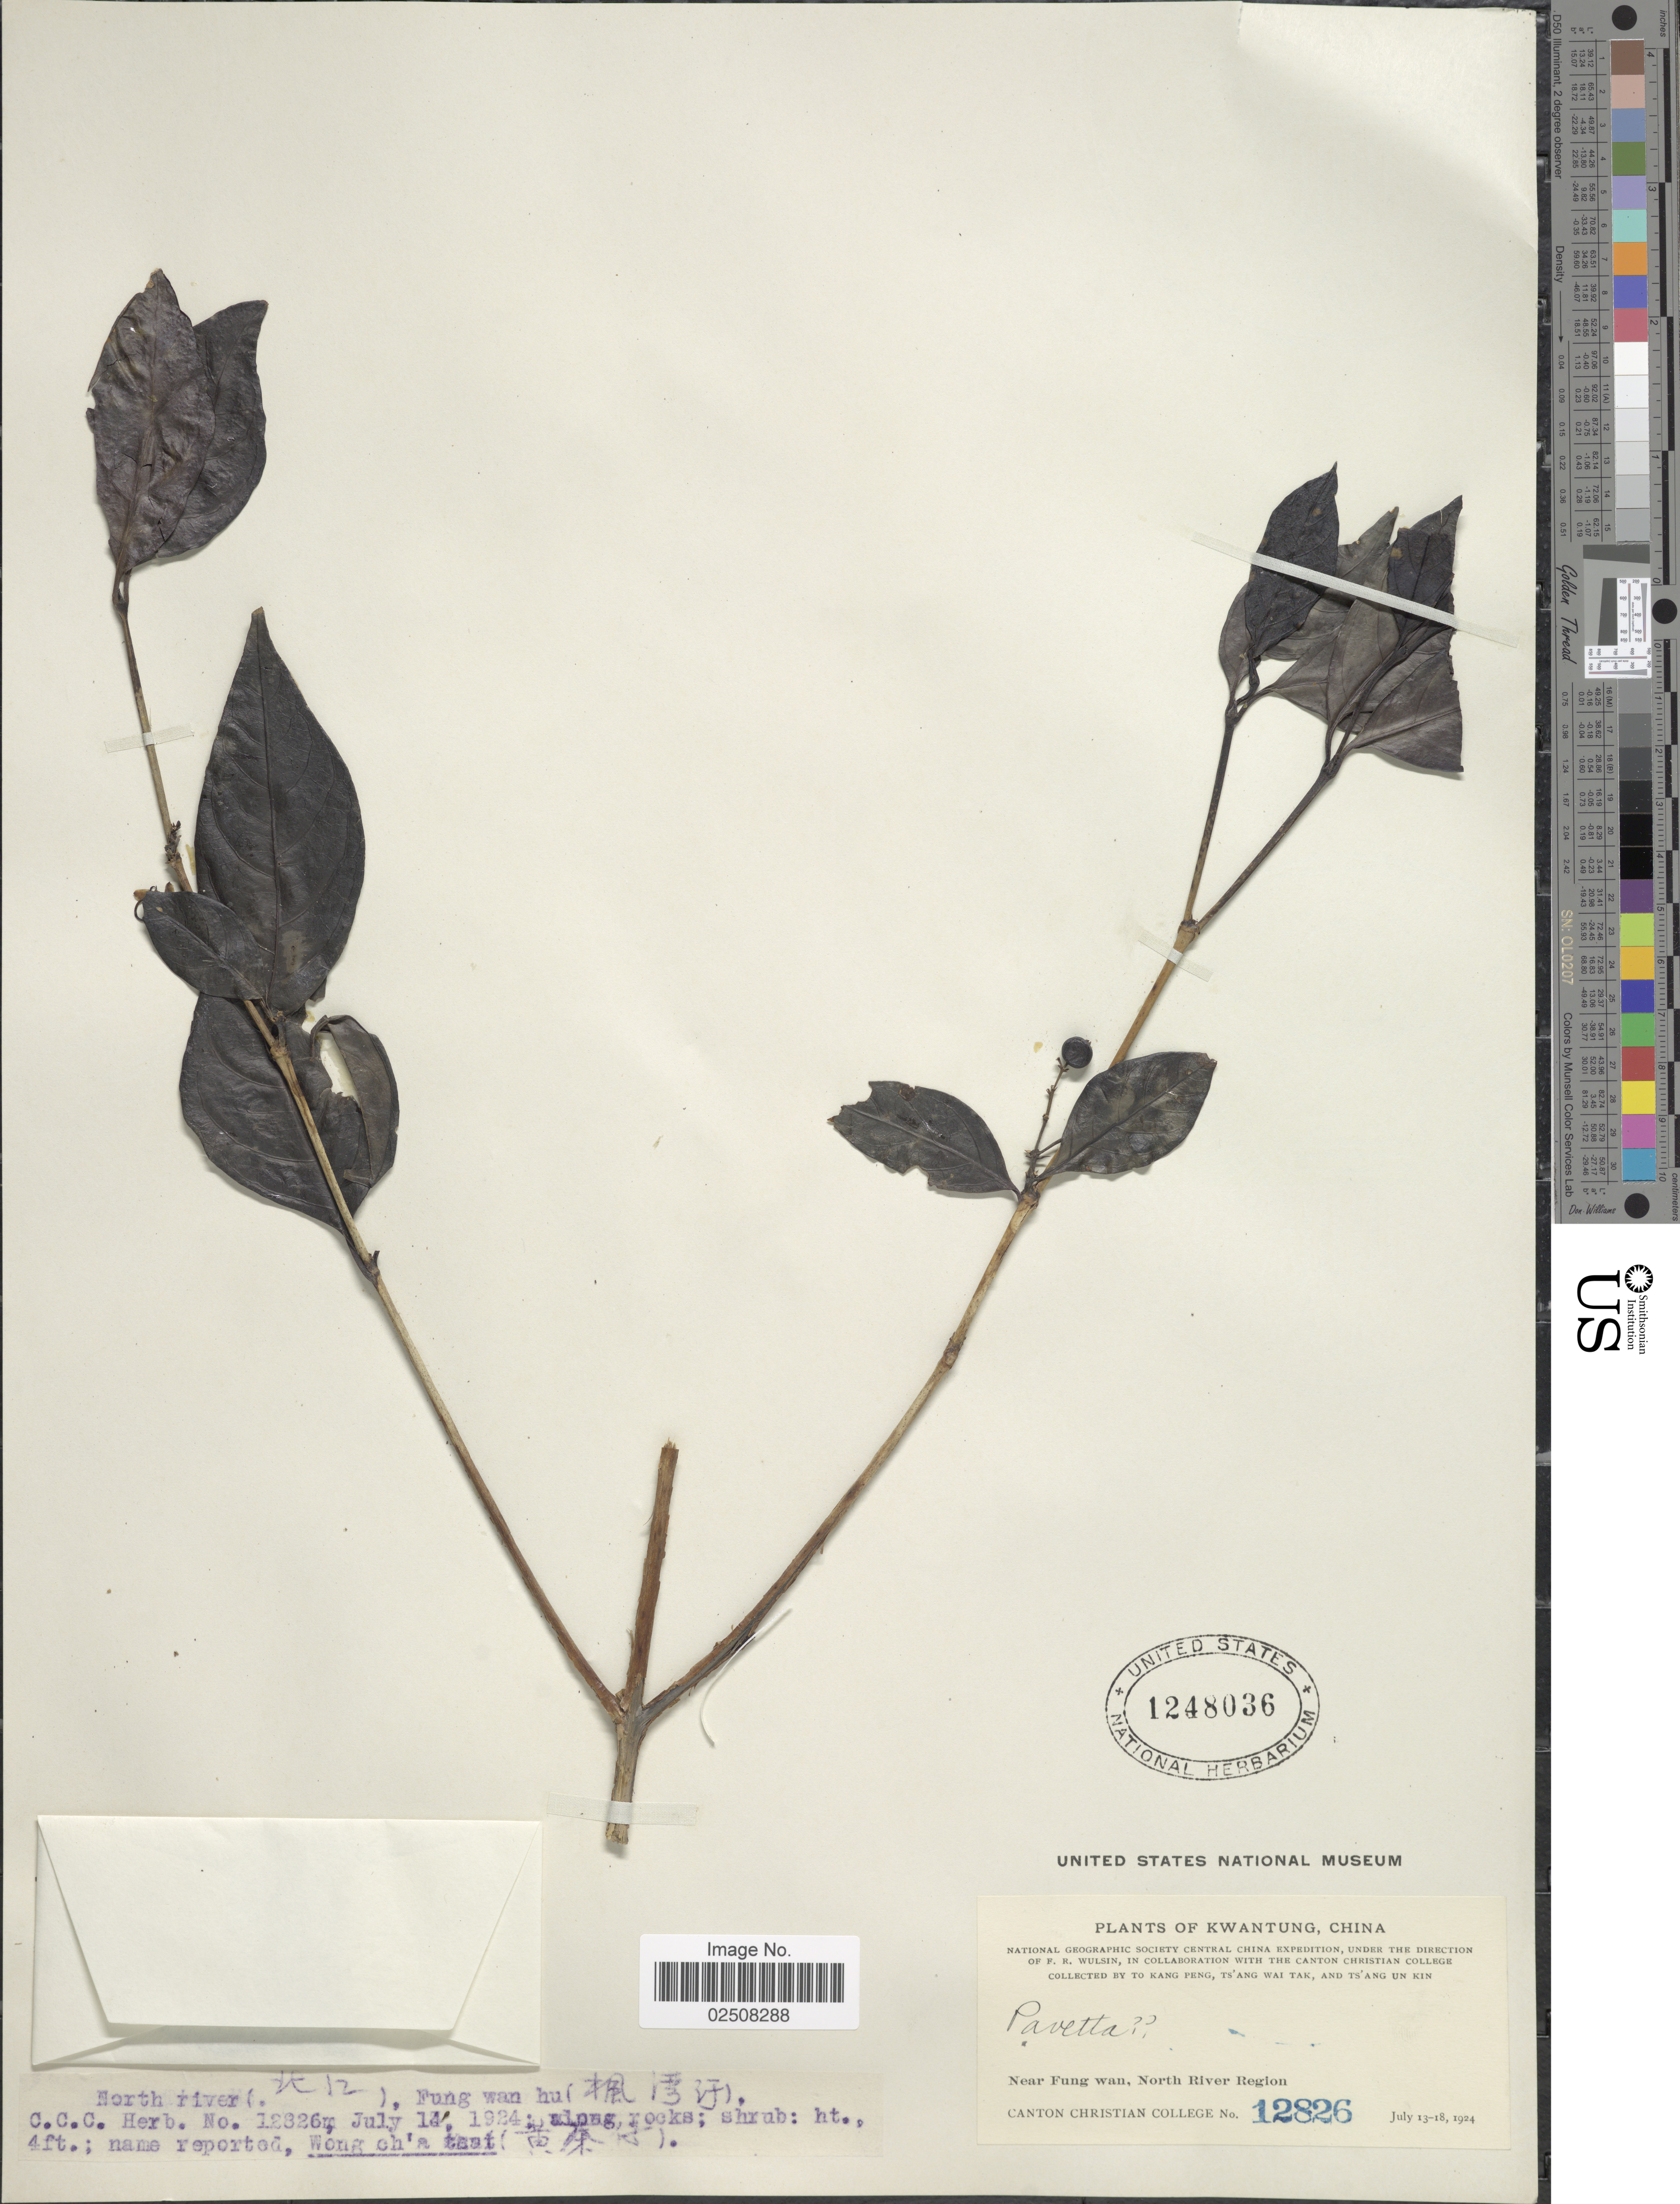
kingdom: Plantae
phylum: Tracheophyta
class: Magnoliopsida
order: Gentianales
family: Rubiaceae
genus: Pavetta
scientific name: Pavetta sp.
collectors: Canton Christian College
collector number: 12826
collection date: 1924-07-14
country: China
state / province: Guangdong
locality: Kwangtung, Near Fung wan, North River Region, Fung wan hu (X)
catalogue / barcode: US 1248036